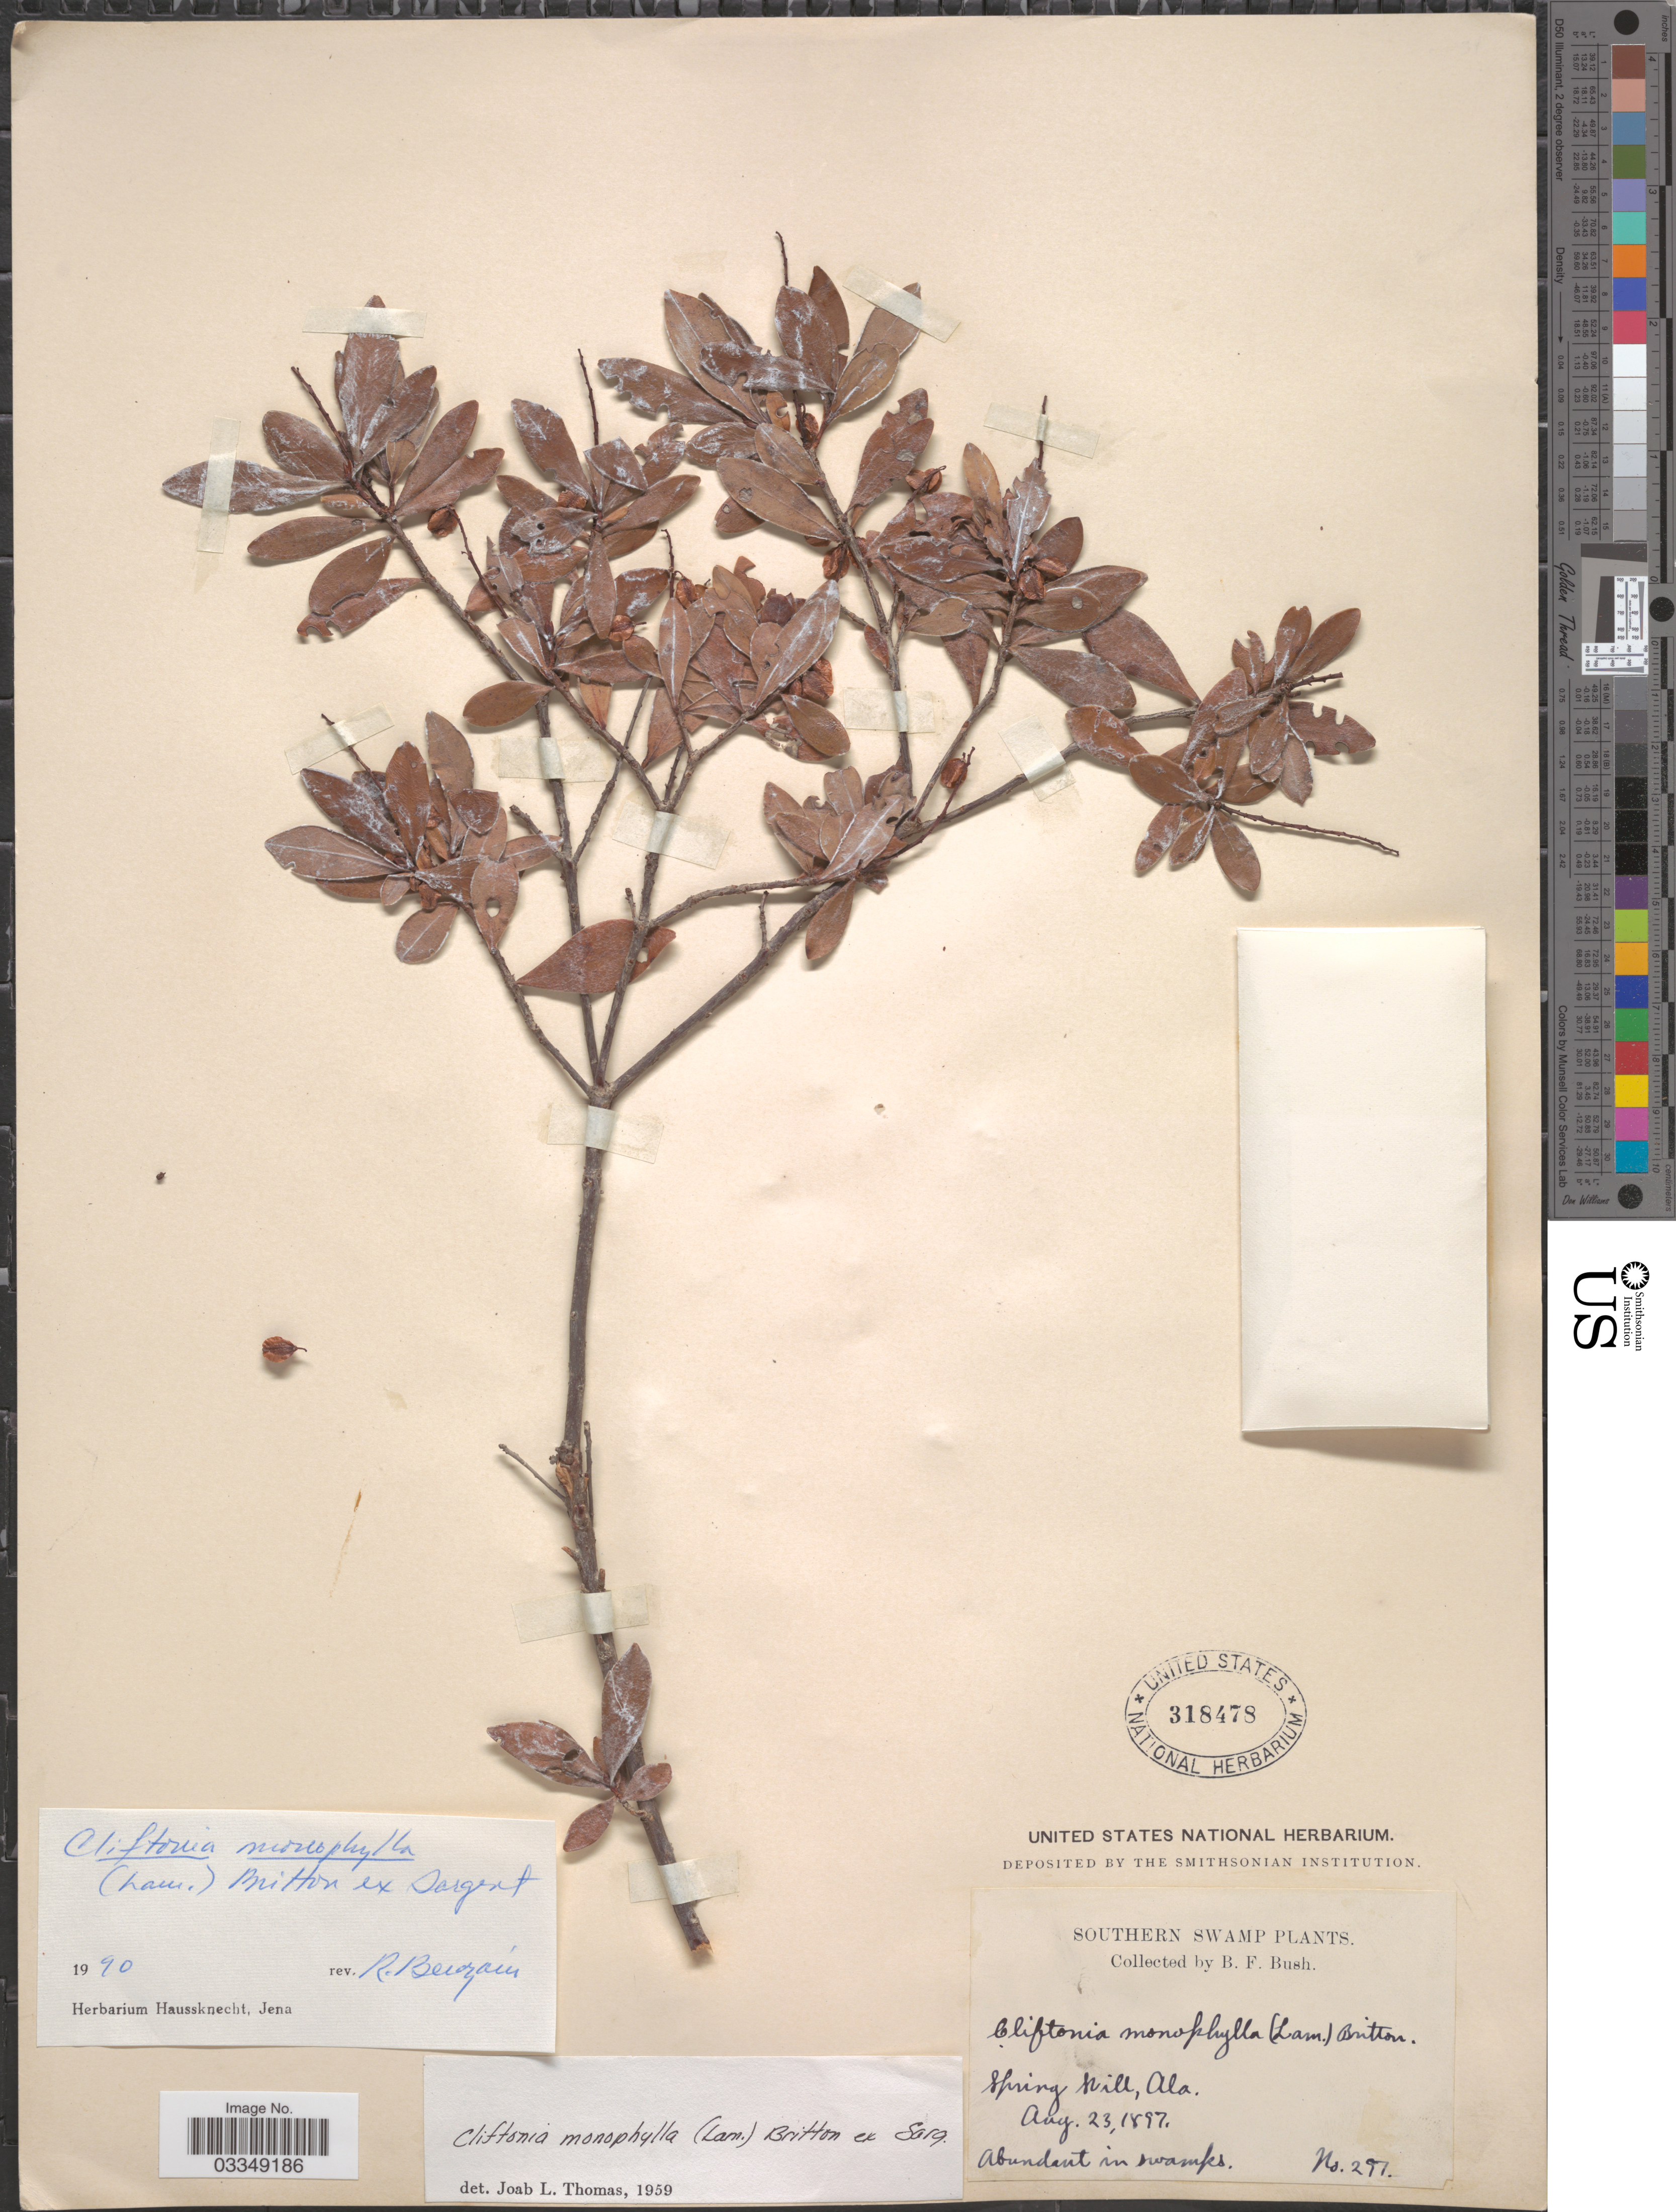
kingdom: Plantae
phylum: Tracheophyta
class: Magnoliopsida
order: Ericales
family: Cyrillaceae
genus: Cliftonia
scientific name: Cliftonia monophylla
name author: (Lam.) Britton ex Sarg.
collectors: B. F. Bush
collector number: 297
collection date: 1897-08-23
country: United States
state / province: Alabama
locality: Southern Swamp. Spring Hill.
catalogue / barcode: US 318478